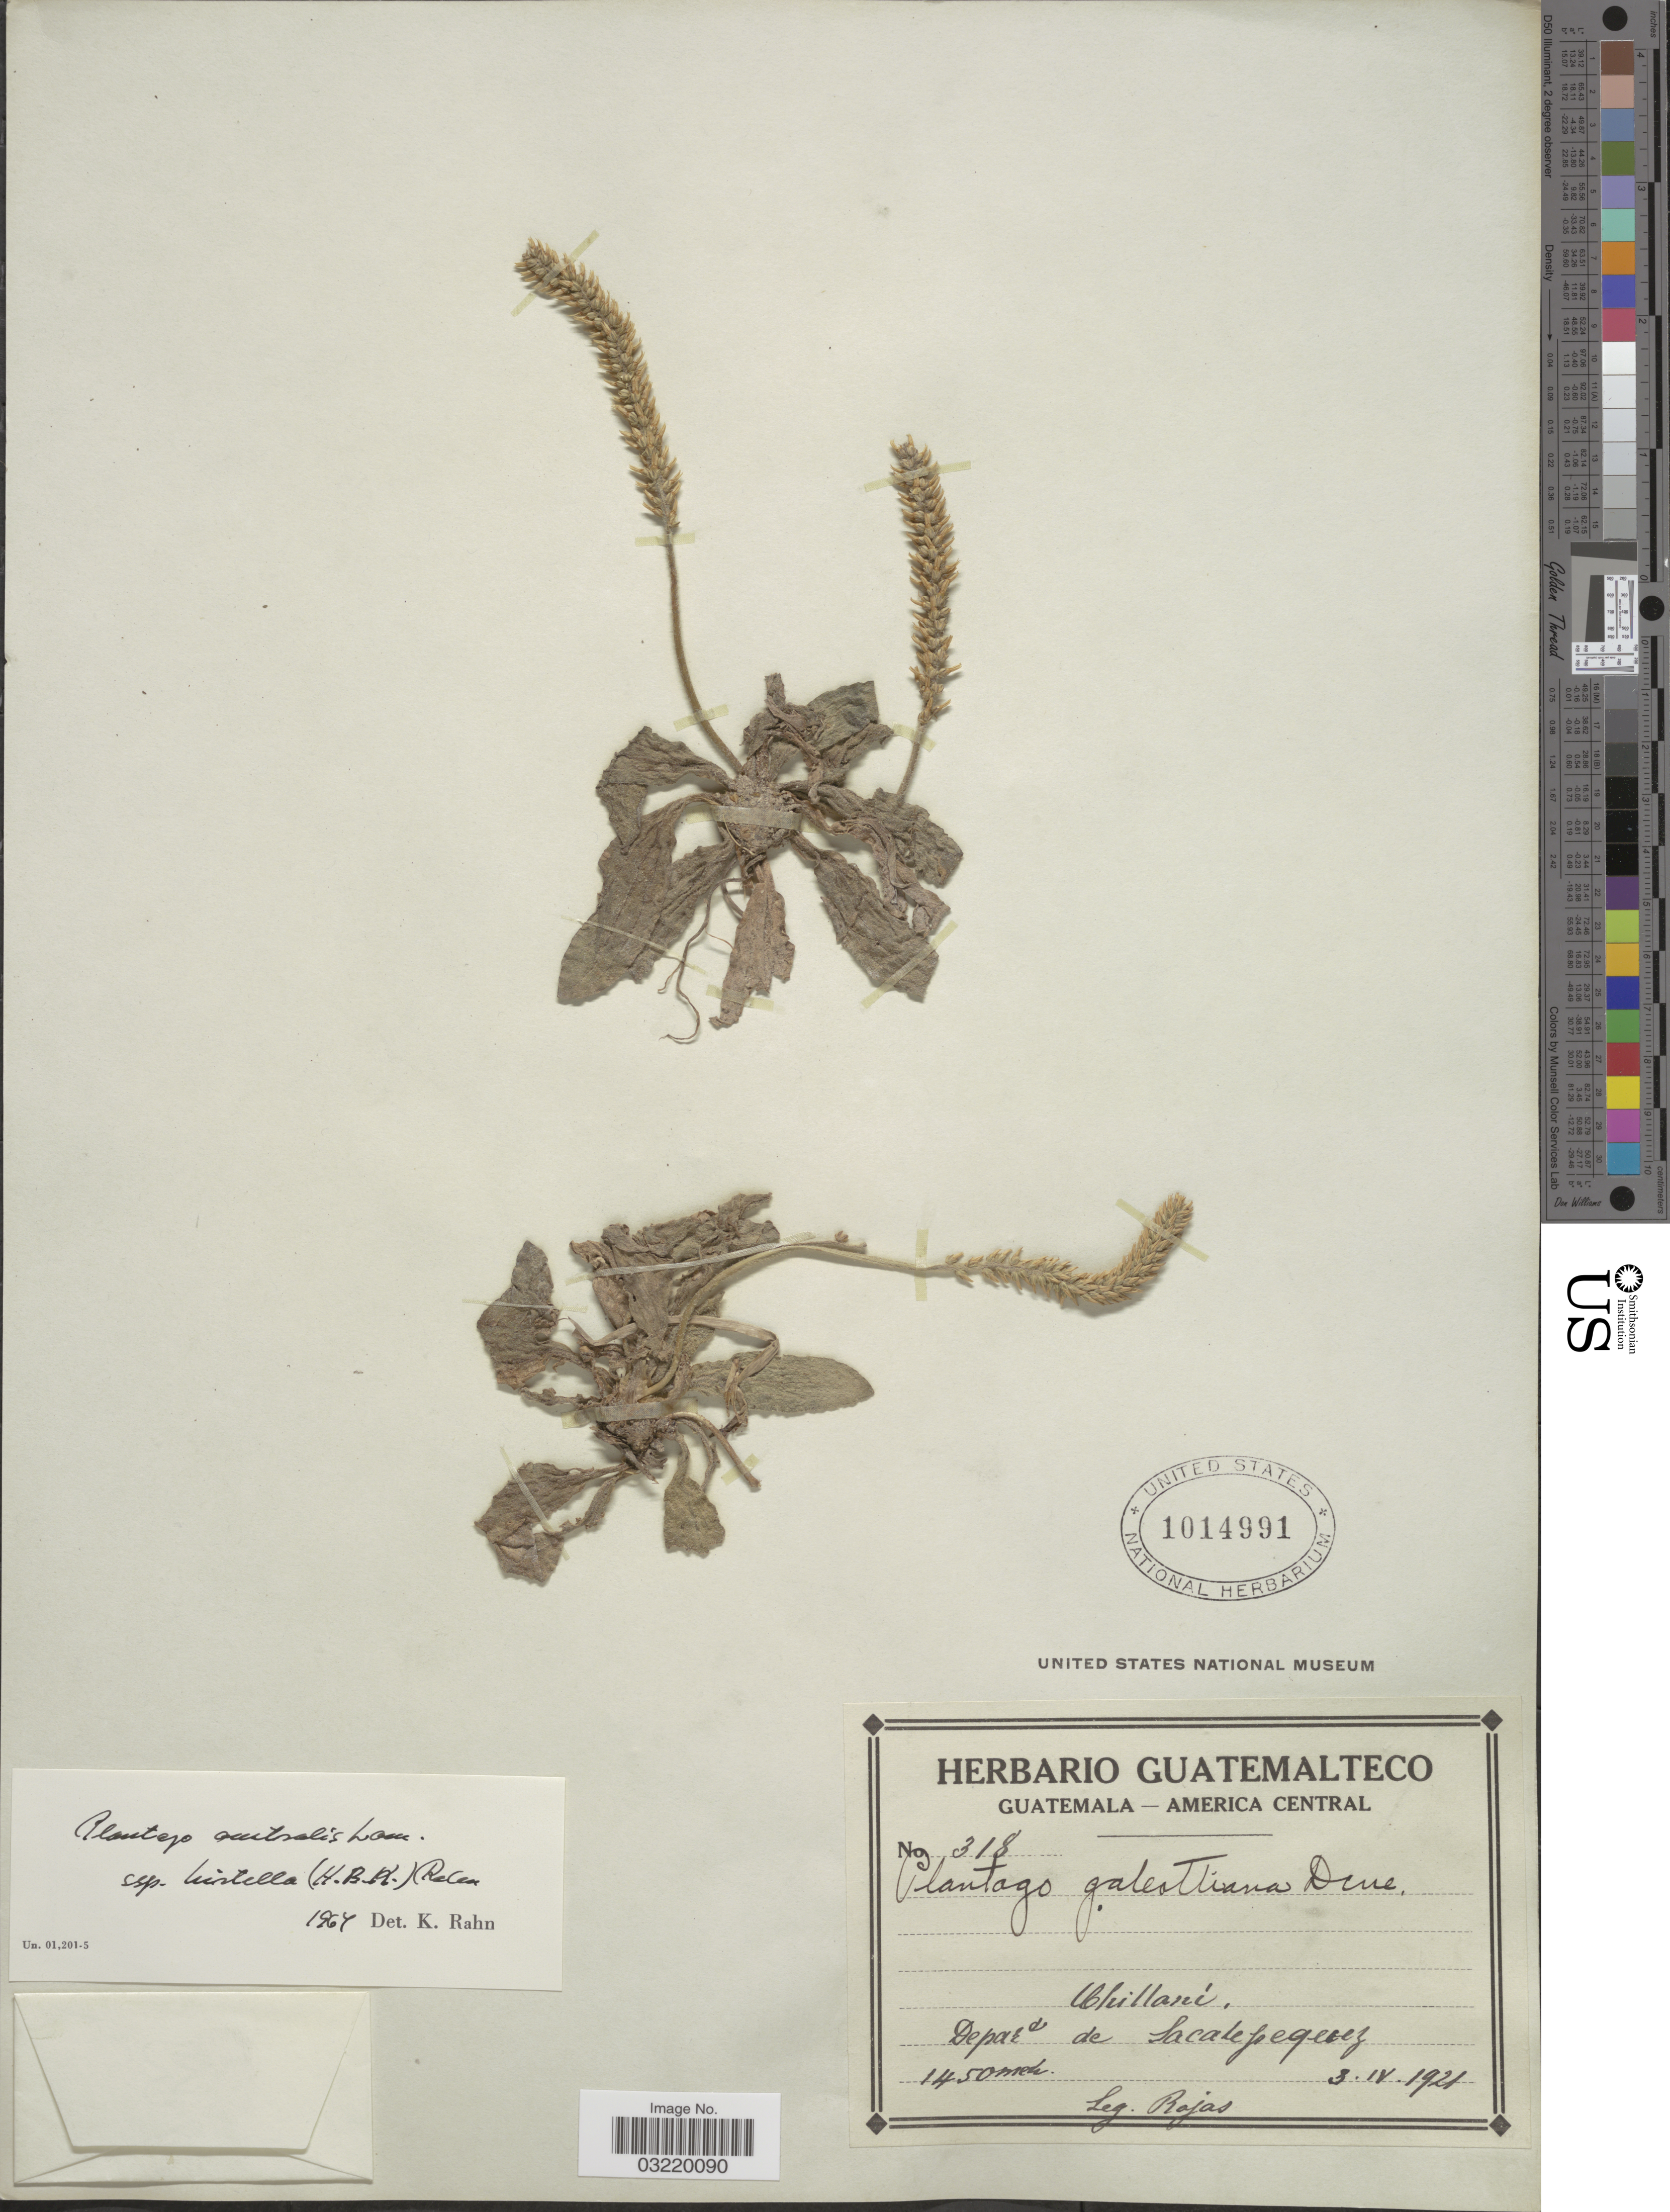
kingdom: Plantae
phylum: Tracheophyta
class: Magnoliopsida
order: Lamiales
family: Plantaginaceae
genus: Plantago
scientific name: Plantago australis subsp. hirtella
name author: (Kunth) Rahn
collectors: Rojas, --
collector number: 318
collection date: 1921-04-03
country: Guatemala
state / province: Sacatepéquez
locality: Hillaní. Depart de Sacatepequez.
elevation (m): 1450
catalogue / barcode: US 1014991